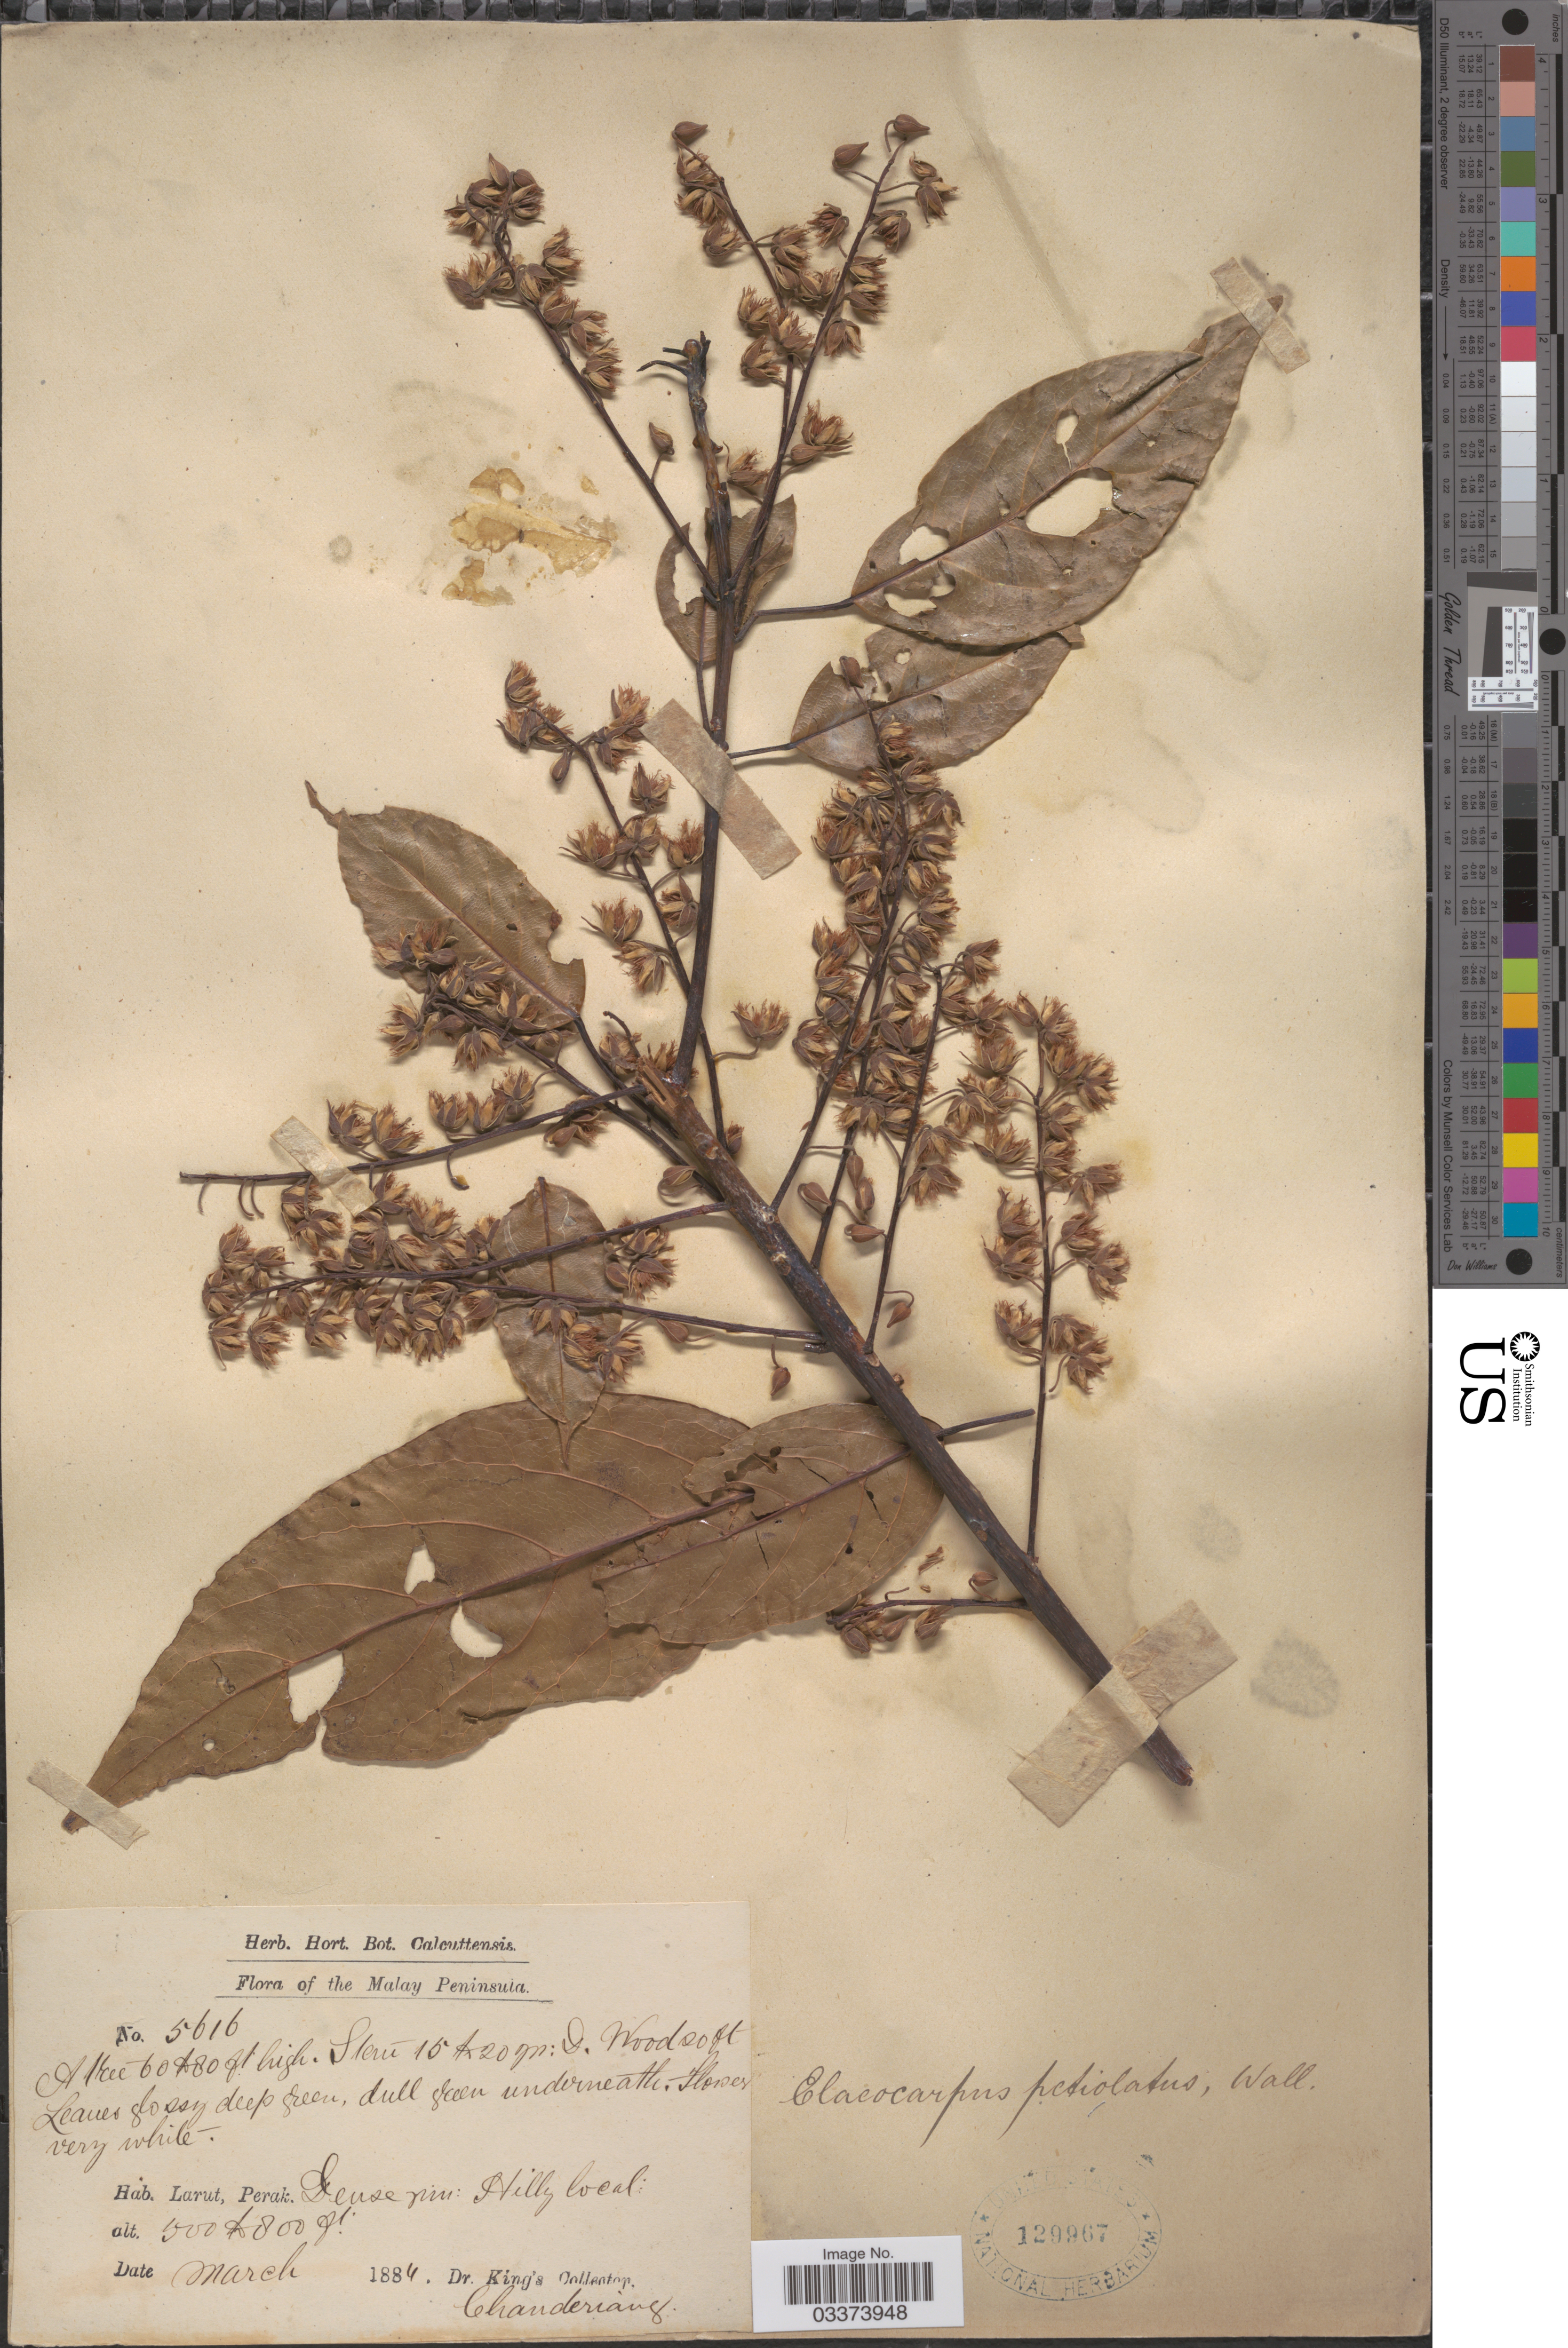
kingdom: Plantae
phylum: Tracheophyta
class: Magnoliopsida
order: Oxalidales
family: Elaeocarpaceae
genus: Elaeocarpus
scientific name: Elaeocarpus petiolatus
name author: (Jack) Wall.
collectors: Dr. King's collector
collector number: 5616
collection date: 1884-03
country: Malaysia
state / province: Perak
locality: The Malay Peninsula. Larut.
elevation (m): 152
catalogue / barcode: US 129967